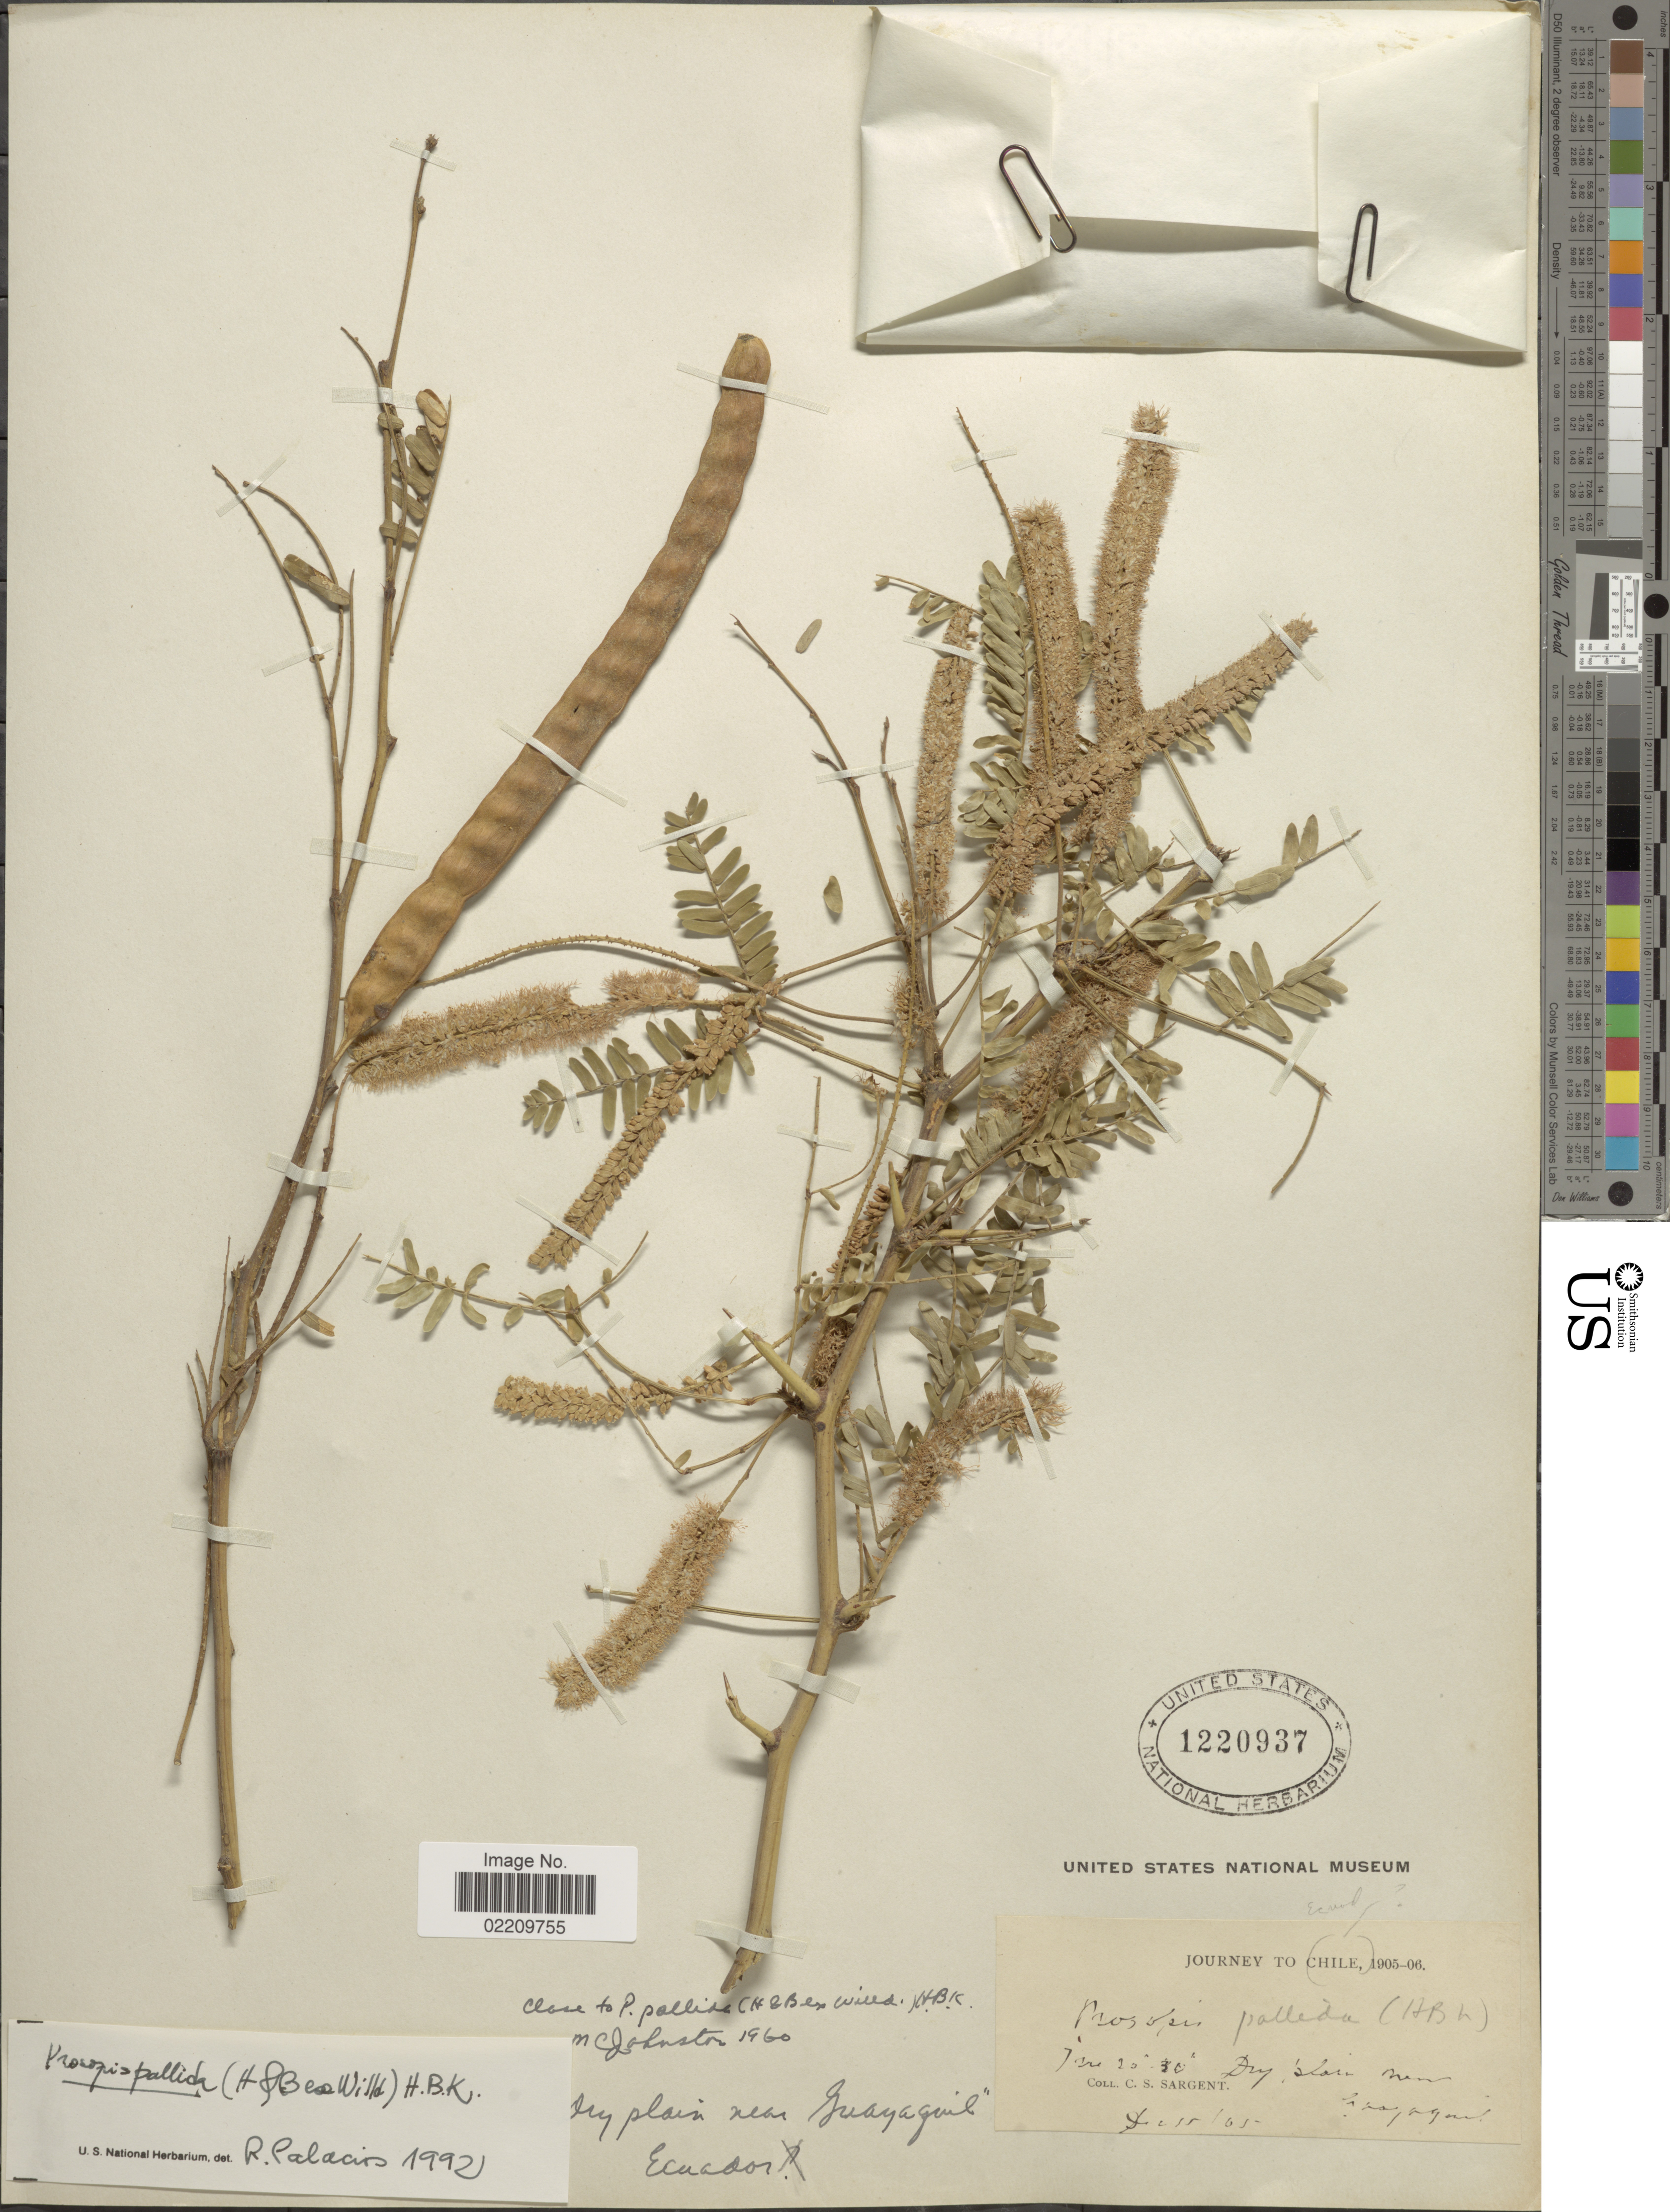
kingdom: Plantae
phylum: Tracheophyta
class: Magnoliopsida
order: Fabales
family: Fabaceae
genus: Neltuma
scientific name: Neltuma pallida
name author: (Humb. & Bonpl. ex Willd.) C. E. Hughes & G.P. Lewis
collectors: C. S. Sargent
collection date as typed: Transcribed d/m/y: 15/12/05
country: Ecuador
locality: Dry plain near Guayaquil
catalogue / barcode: US 1220937